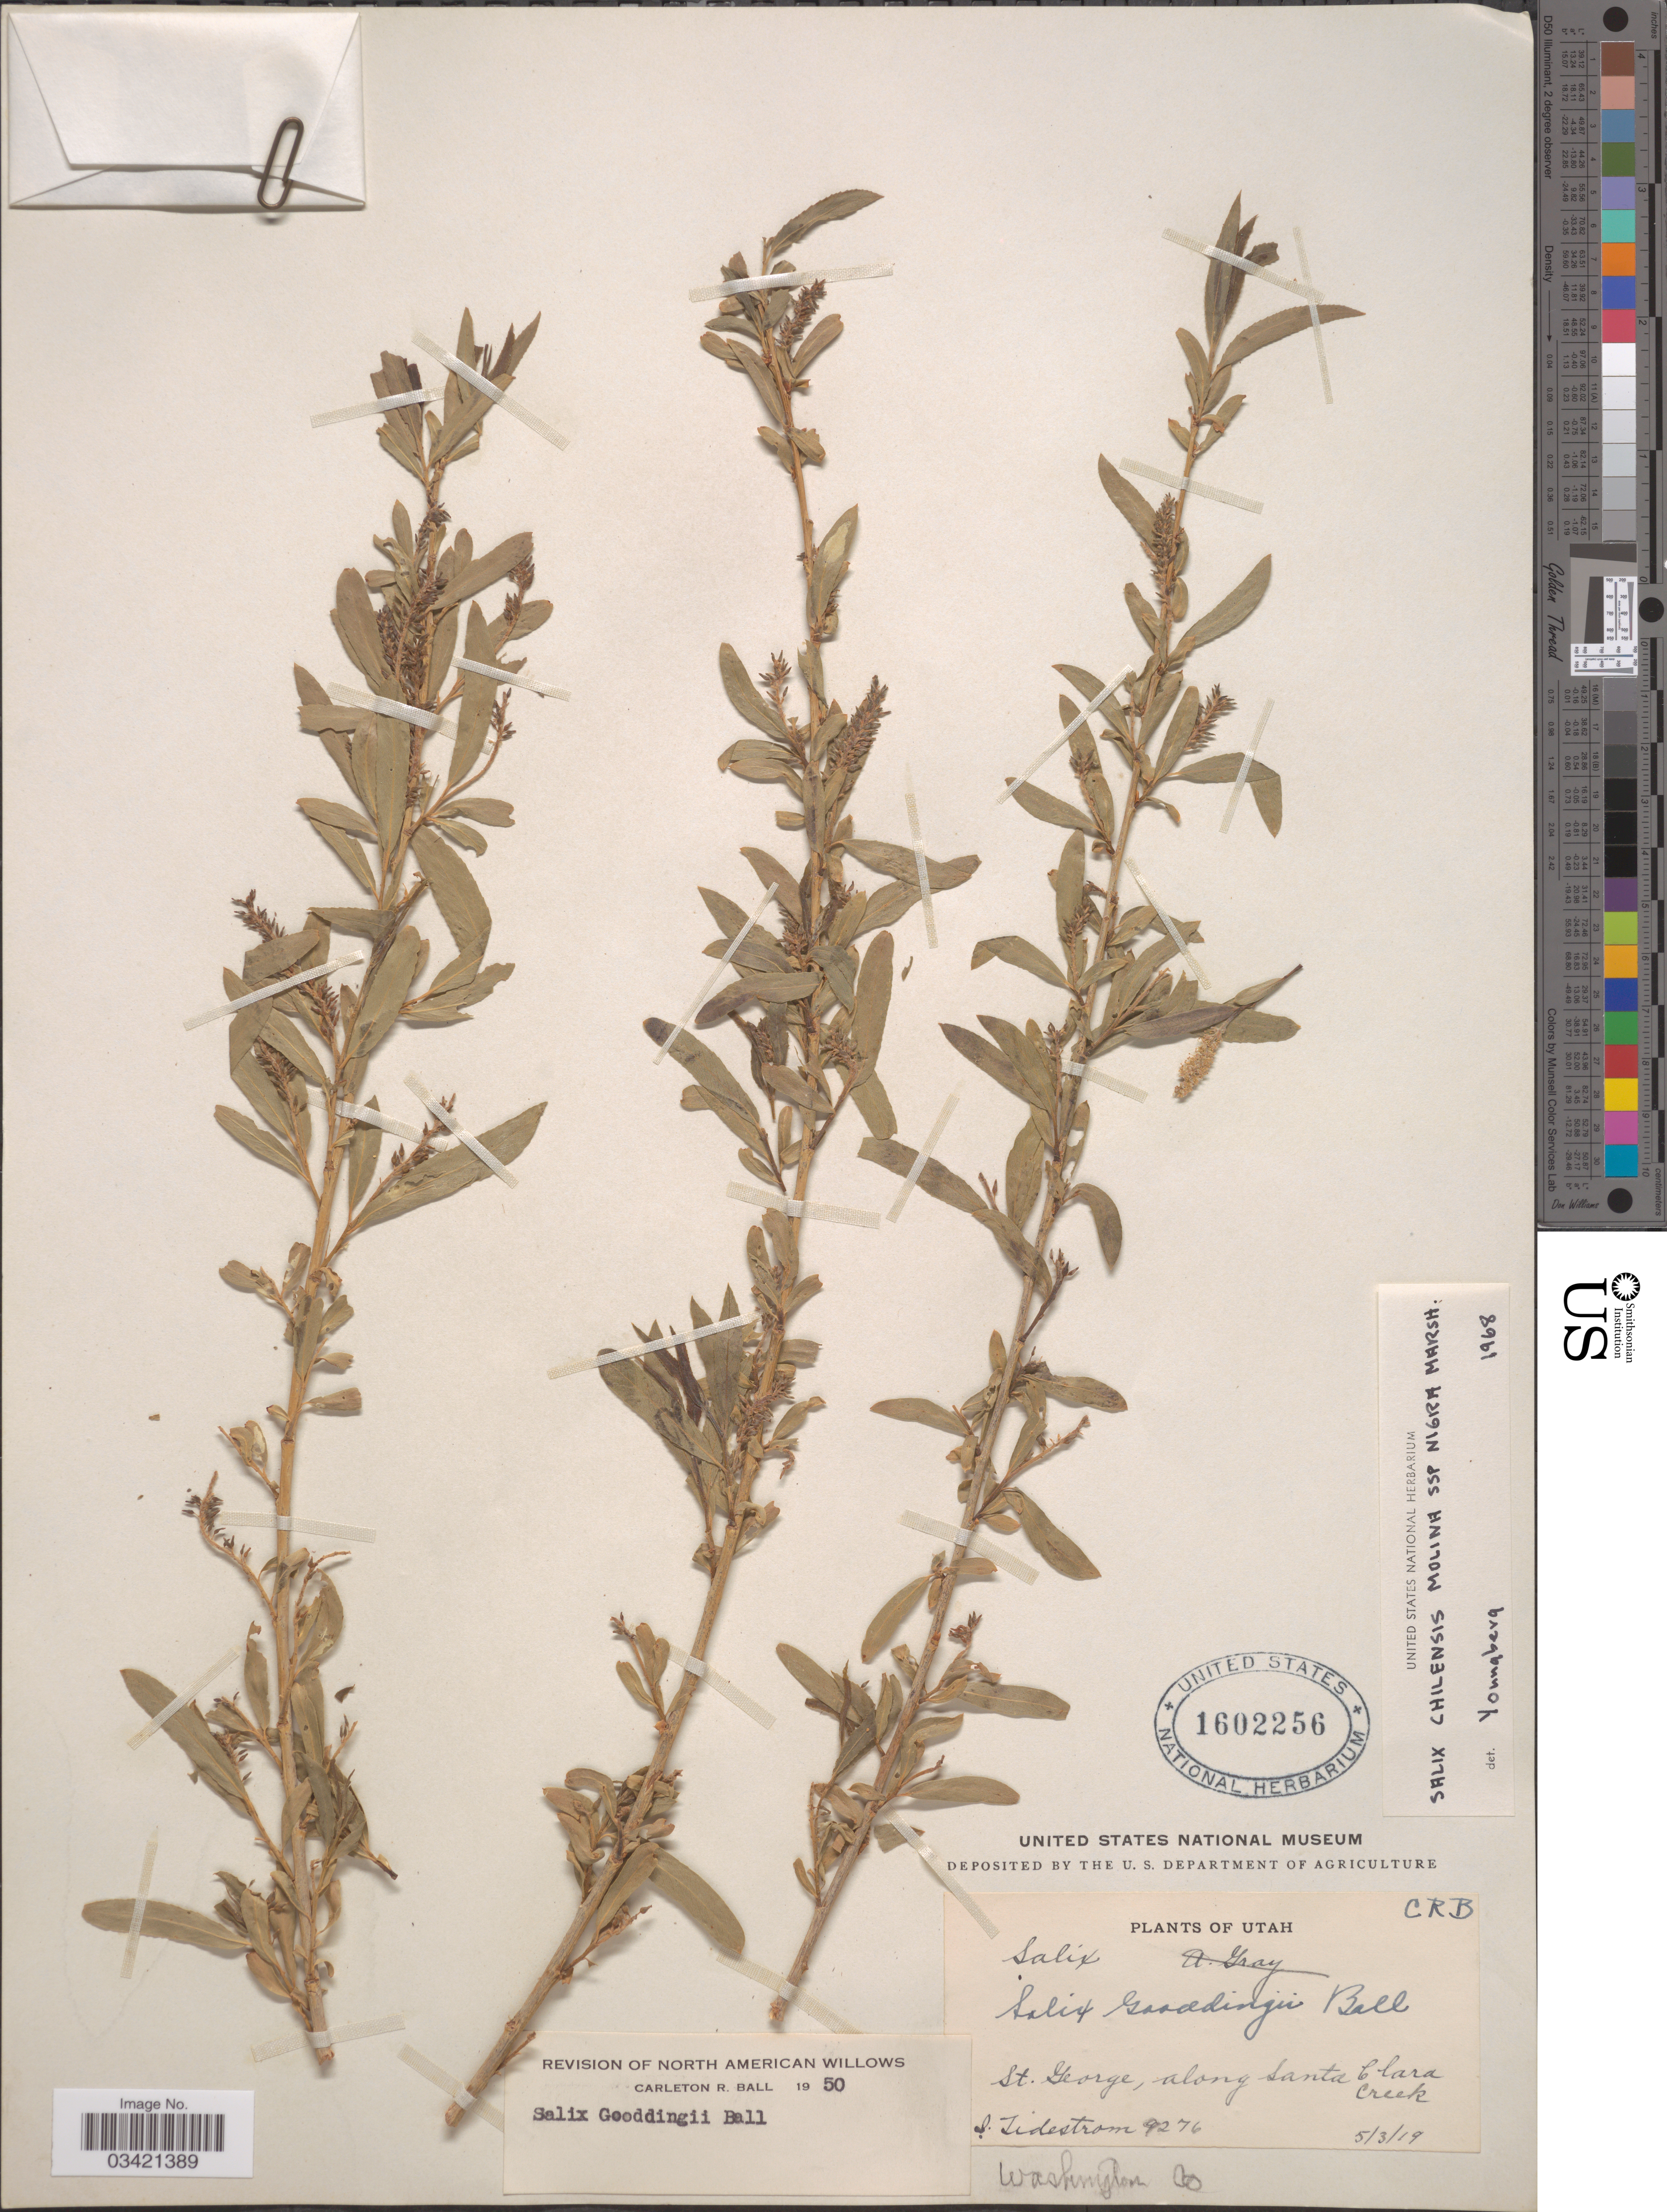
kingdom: Plantae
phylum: Tracheophyta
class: Magnoliopsida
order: Malpighiales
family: Salicaceae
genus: Salix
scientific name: Salix gooddingii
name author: C.R. Ball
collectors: I. F. Tidestrom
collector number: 9276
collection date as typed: Transcribed d/m/y: 3/5/19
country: United States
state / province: Utah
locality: St. George, along Santa Clara Creek. Washington Co.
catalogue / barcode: US 1602256